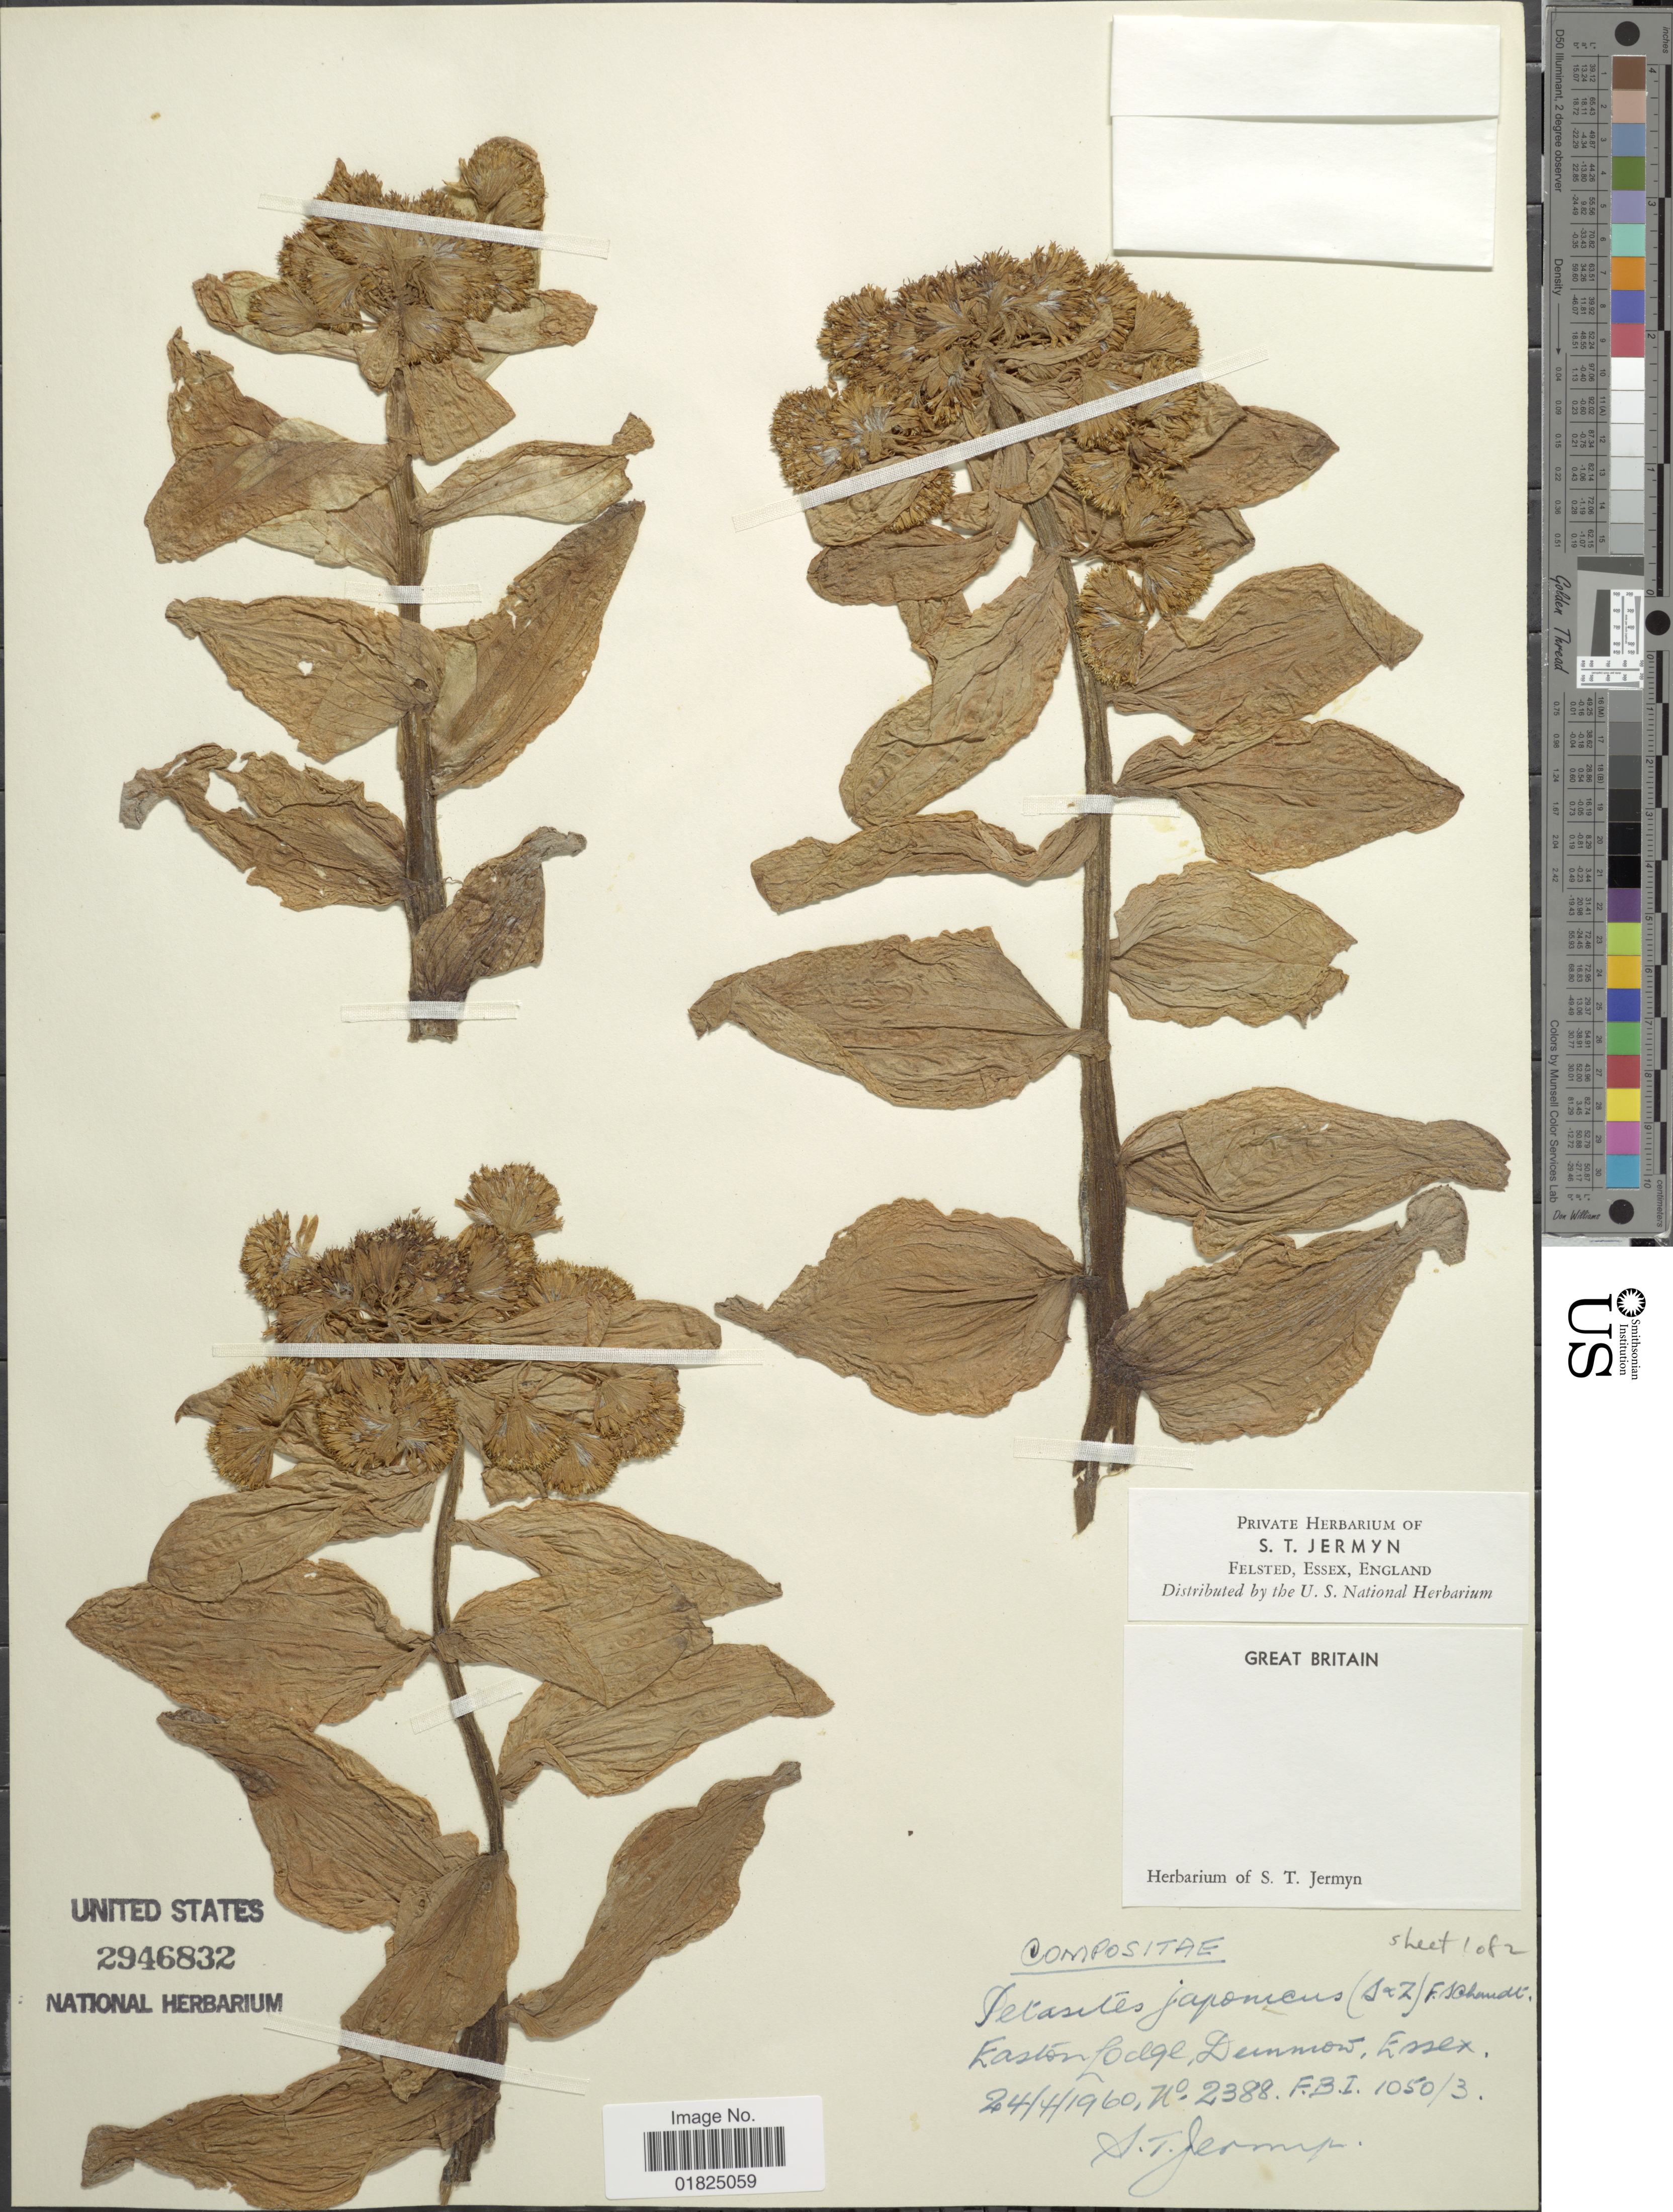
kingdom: Plantae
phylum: Tracheophyta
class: Magnoliopsida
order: Asterales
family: Asteraceae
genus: Petasites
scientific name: Petasites japonicus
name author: (Siebold & Zucc.) Maxim.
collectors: S. Jermyn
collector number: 2388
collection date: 1960-04-24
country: United Kingdom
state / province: England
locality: Great Britain, Easton Lodge, Dunmow, Essex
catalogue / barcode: US 2946832